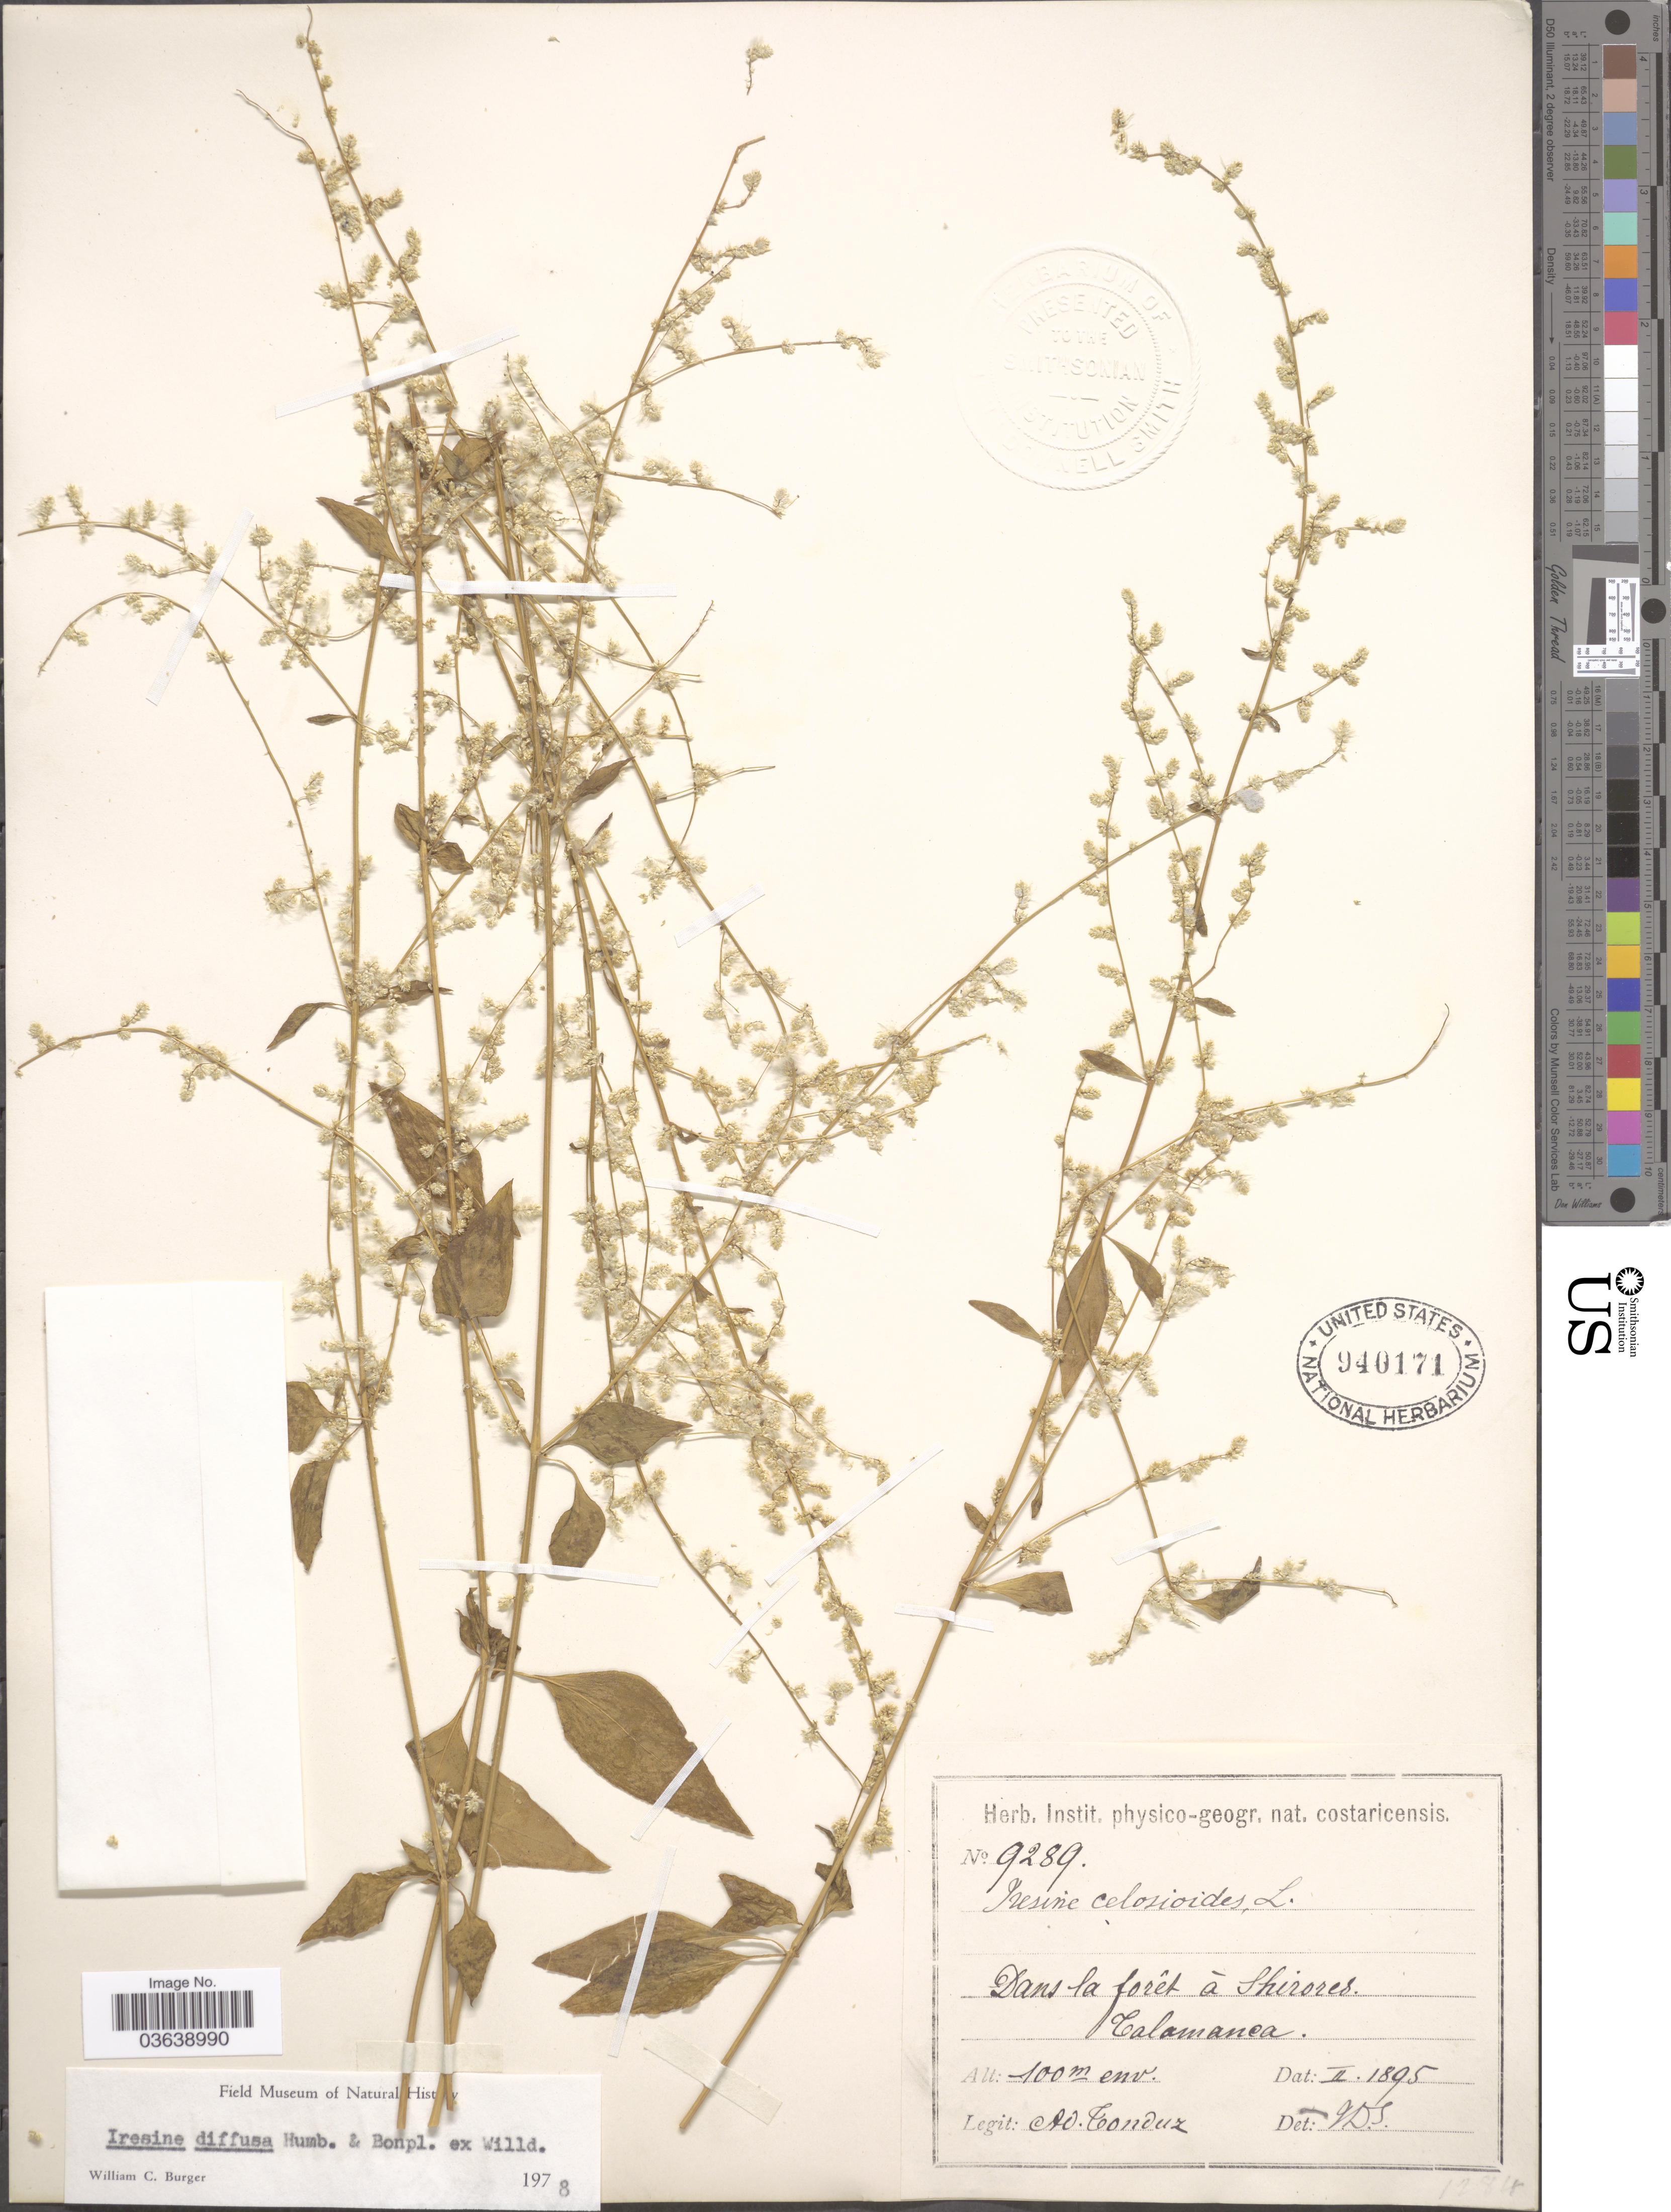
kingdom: Plantae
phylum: Tracheophyta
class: Magnoliopsida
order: Caryophyllales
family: Amaranthaceae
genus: Iresine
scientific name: Iresine celosia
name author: L.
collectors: A. Tonduz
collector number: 9289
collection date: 1895-02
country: Costa Rica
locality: Dans la forêt à Shirores. Talamanca.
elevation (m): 100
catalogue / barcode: US 940171